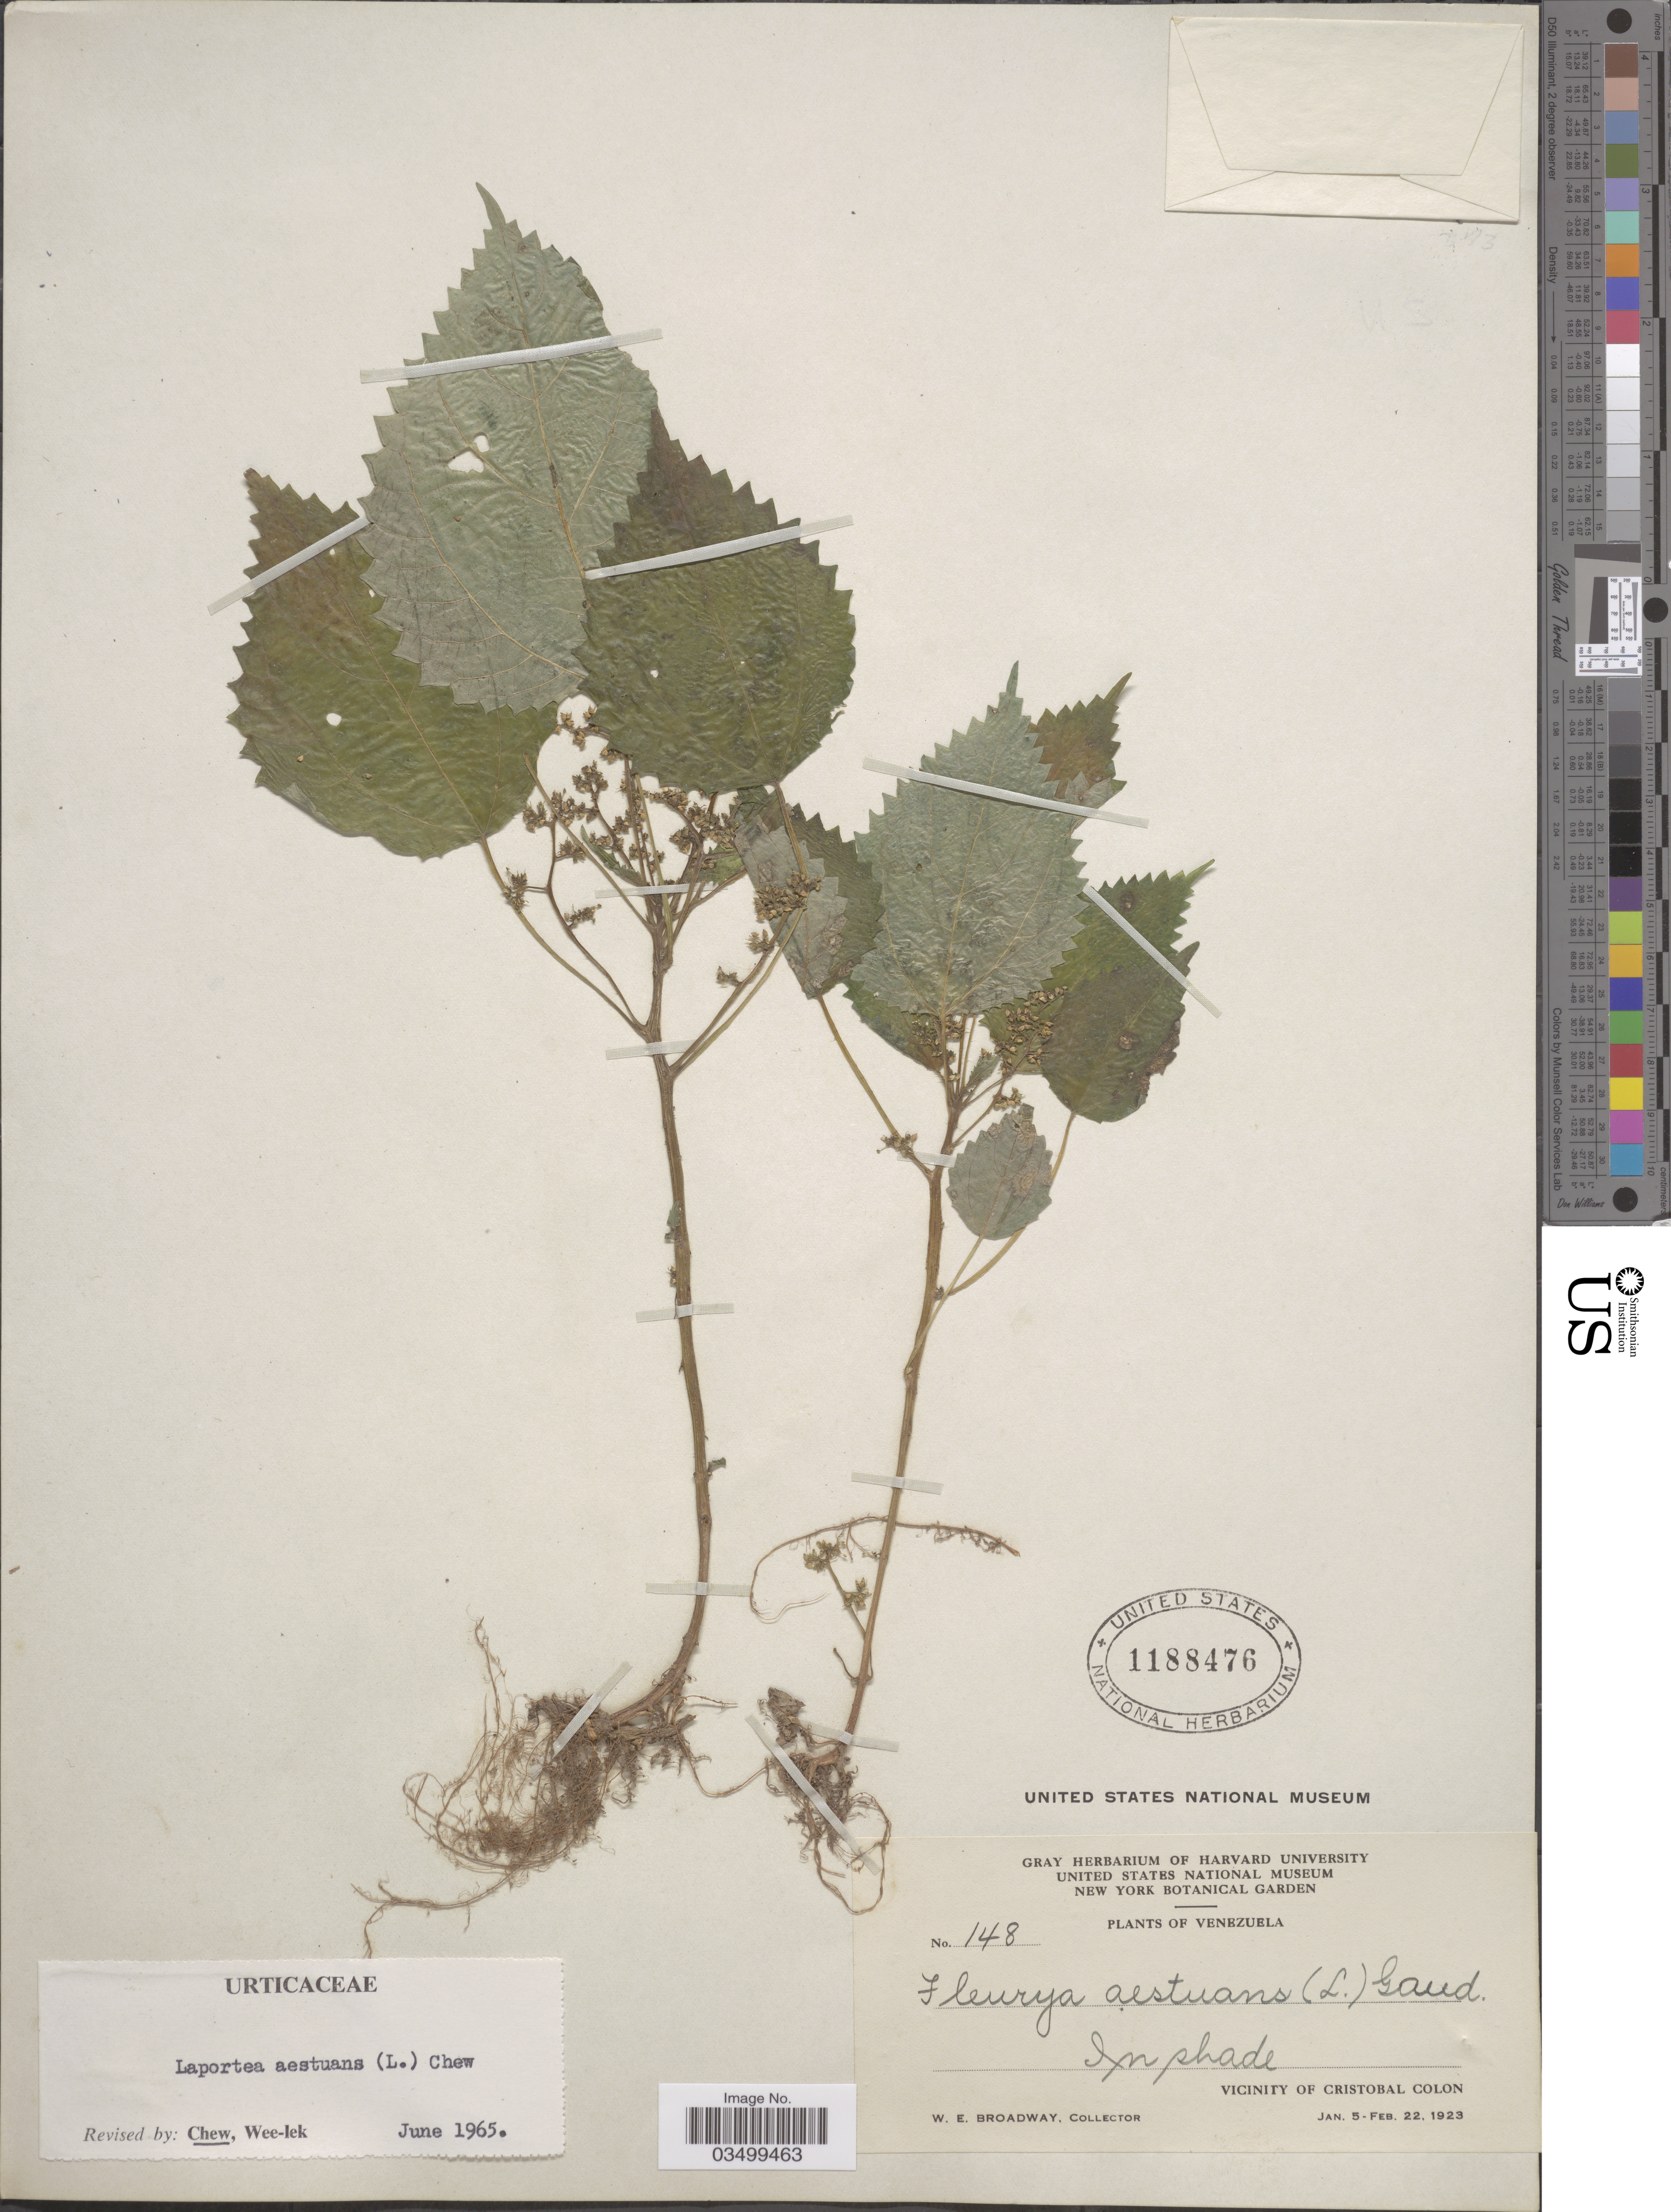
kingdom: Plantae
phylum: Tracheophyta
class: Magnoliopsida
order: Rosales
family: Urticaceae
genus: Laportea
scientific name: Laportea aestuans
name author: (L.) Chew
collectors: W. E. Broadway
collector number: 148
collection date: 1923-01-05/1923-02-22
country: Venezuela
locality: Vicinity of Cristobal Colon.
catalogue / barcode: US 1188476